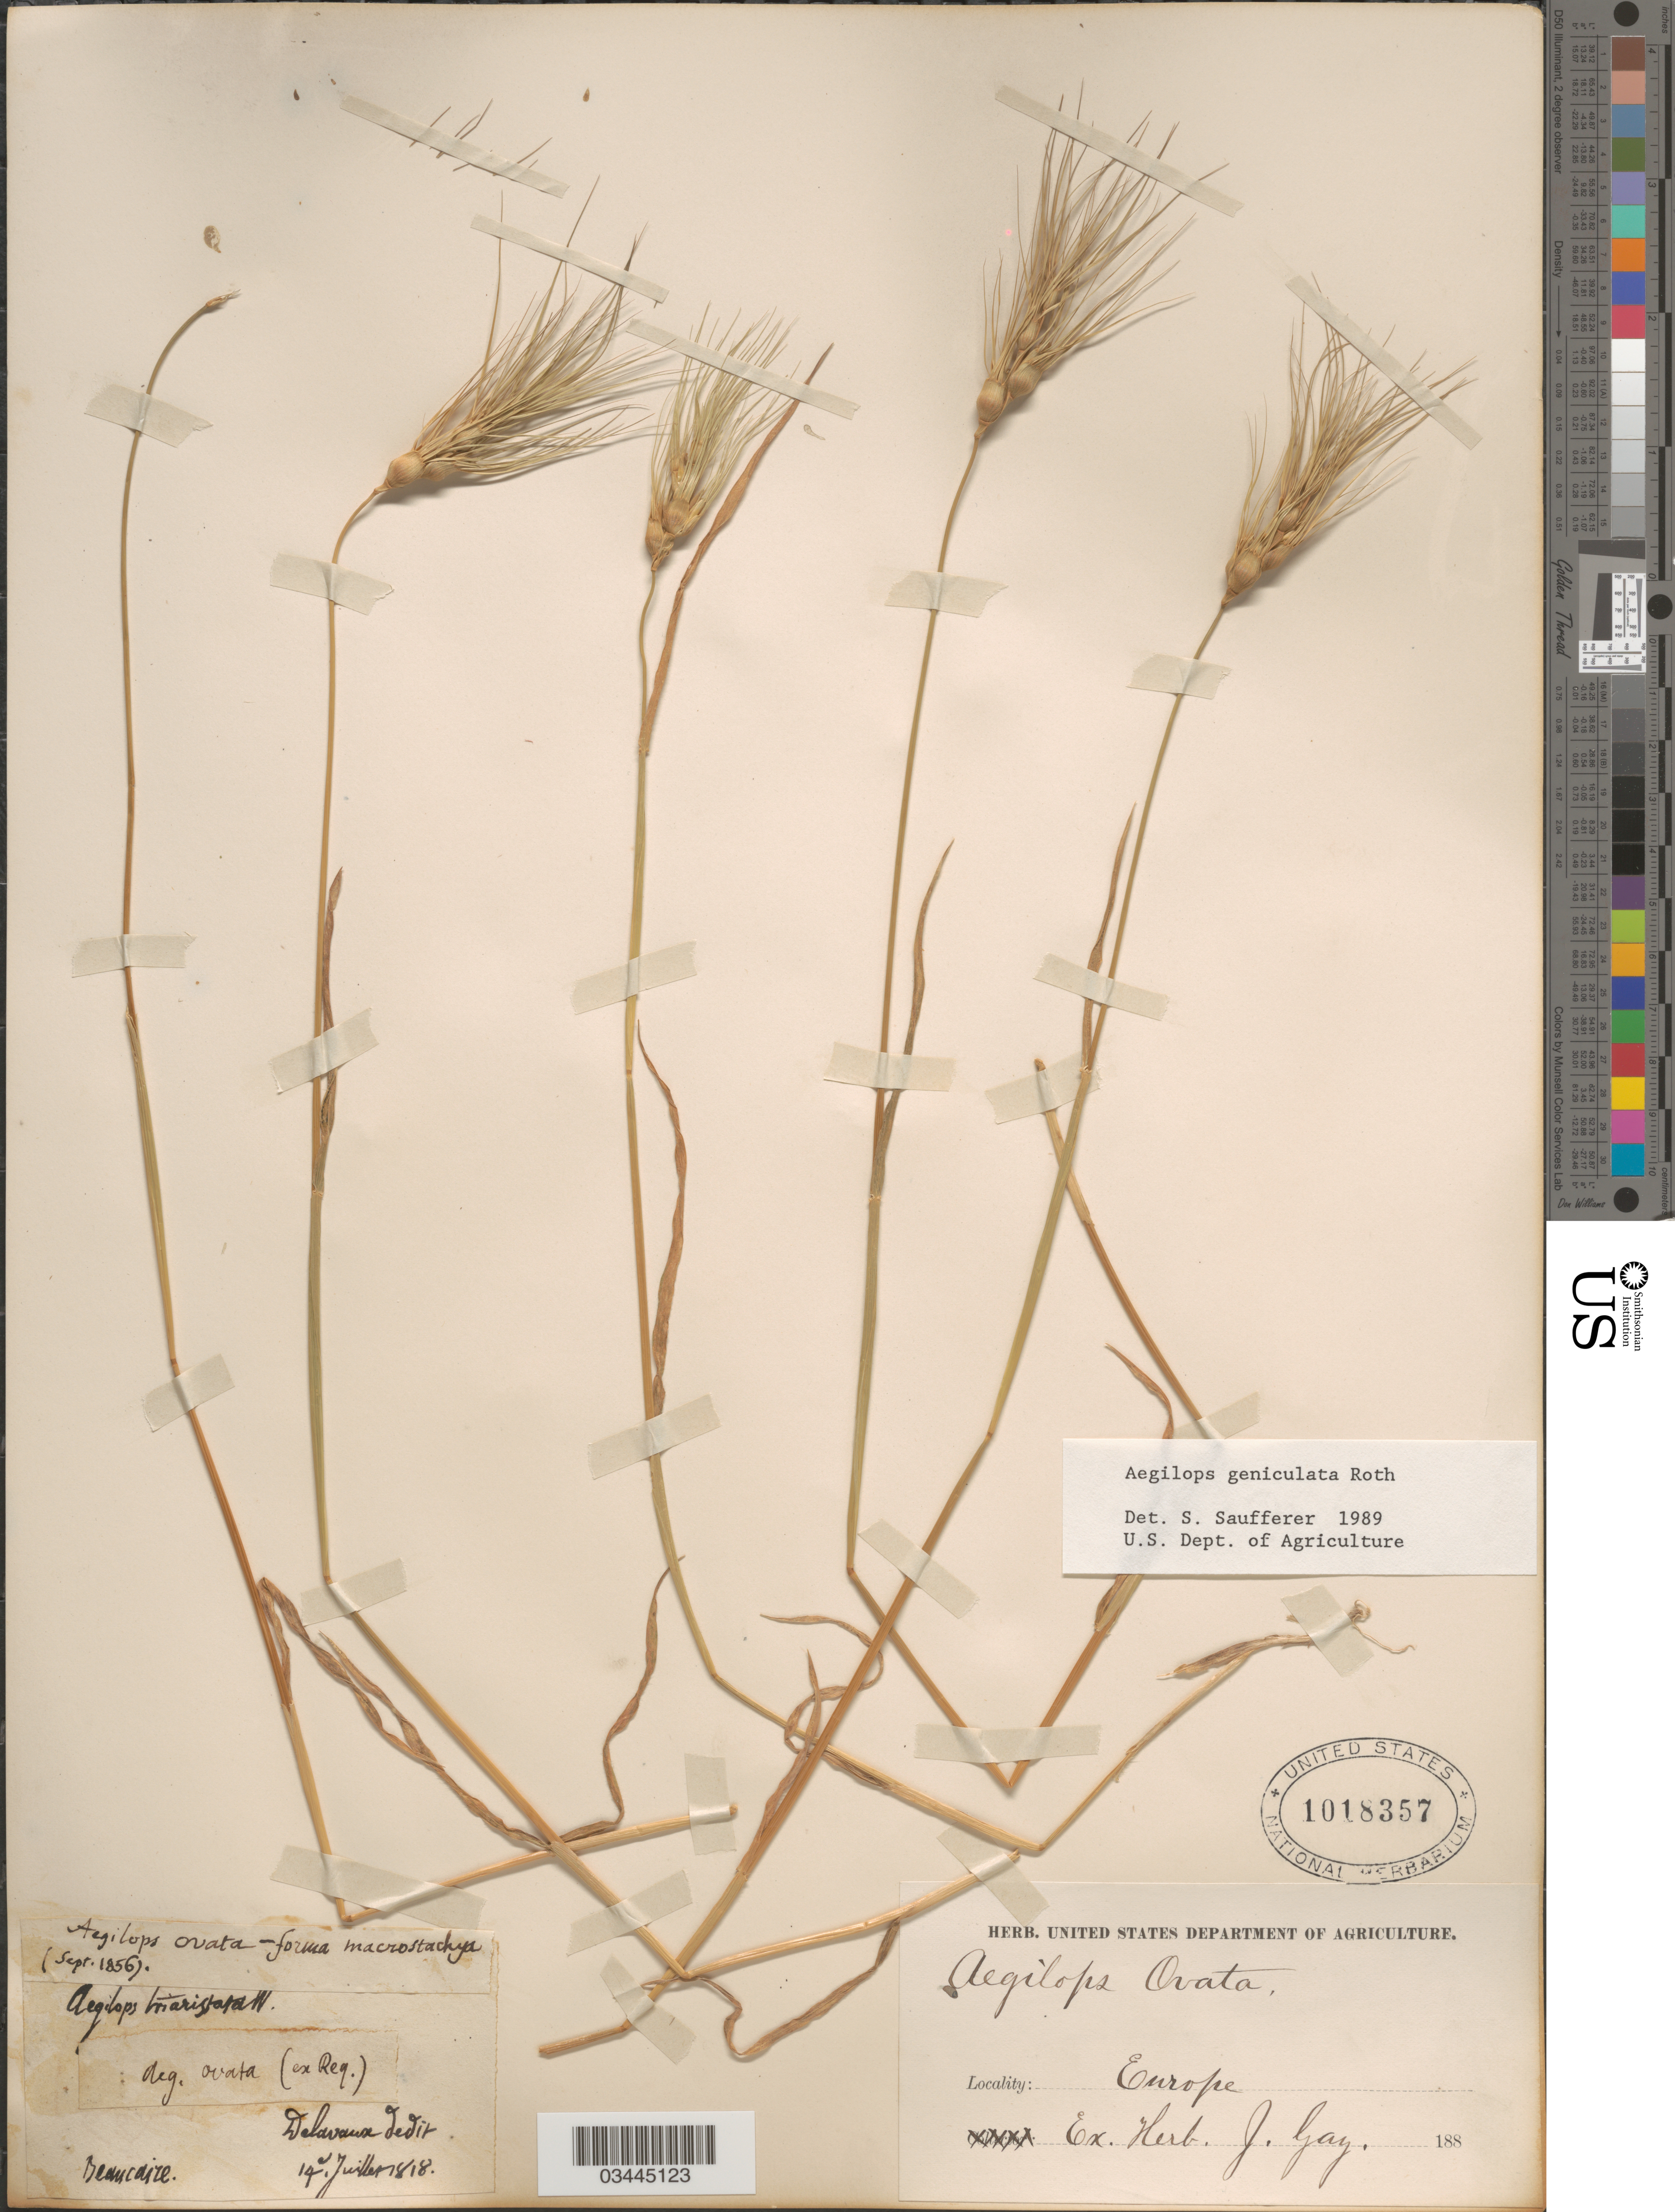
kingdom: Plantae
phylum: Tracheophyta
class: Liliopsida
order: Poales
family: Poaceae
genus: Aegilops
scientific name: Aegilops geniculata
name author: Roth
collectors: ex herb. J. Gay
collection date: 1818-07-14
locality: Beaucaize. Europe.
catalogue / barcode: US 1018357